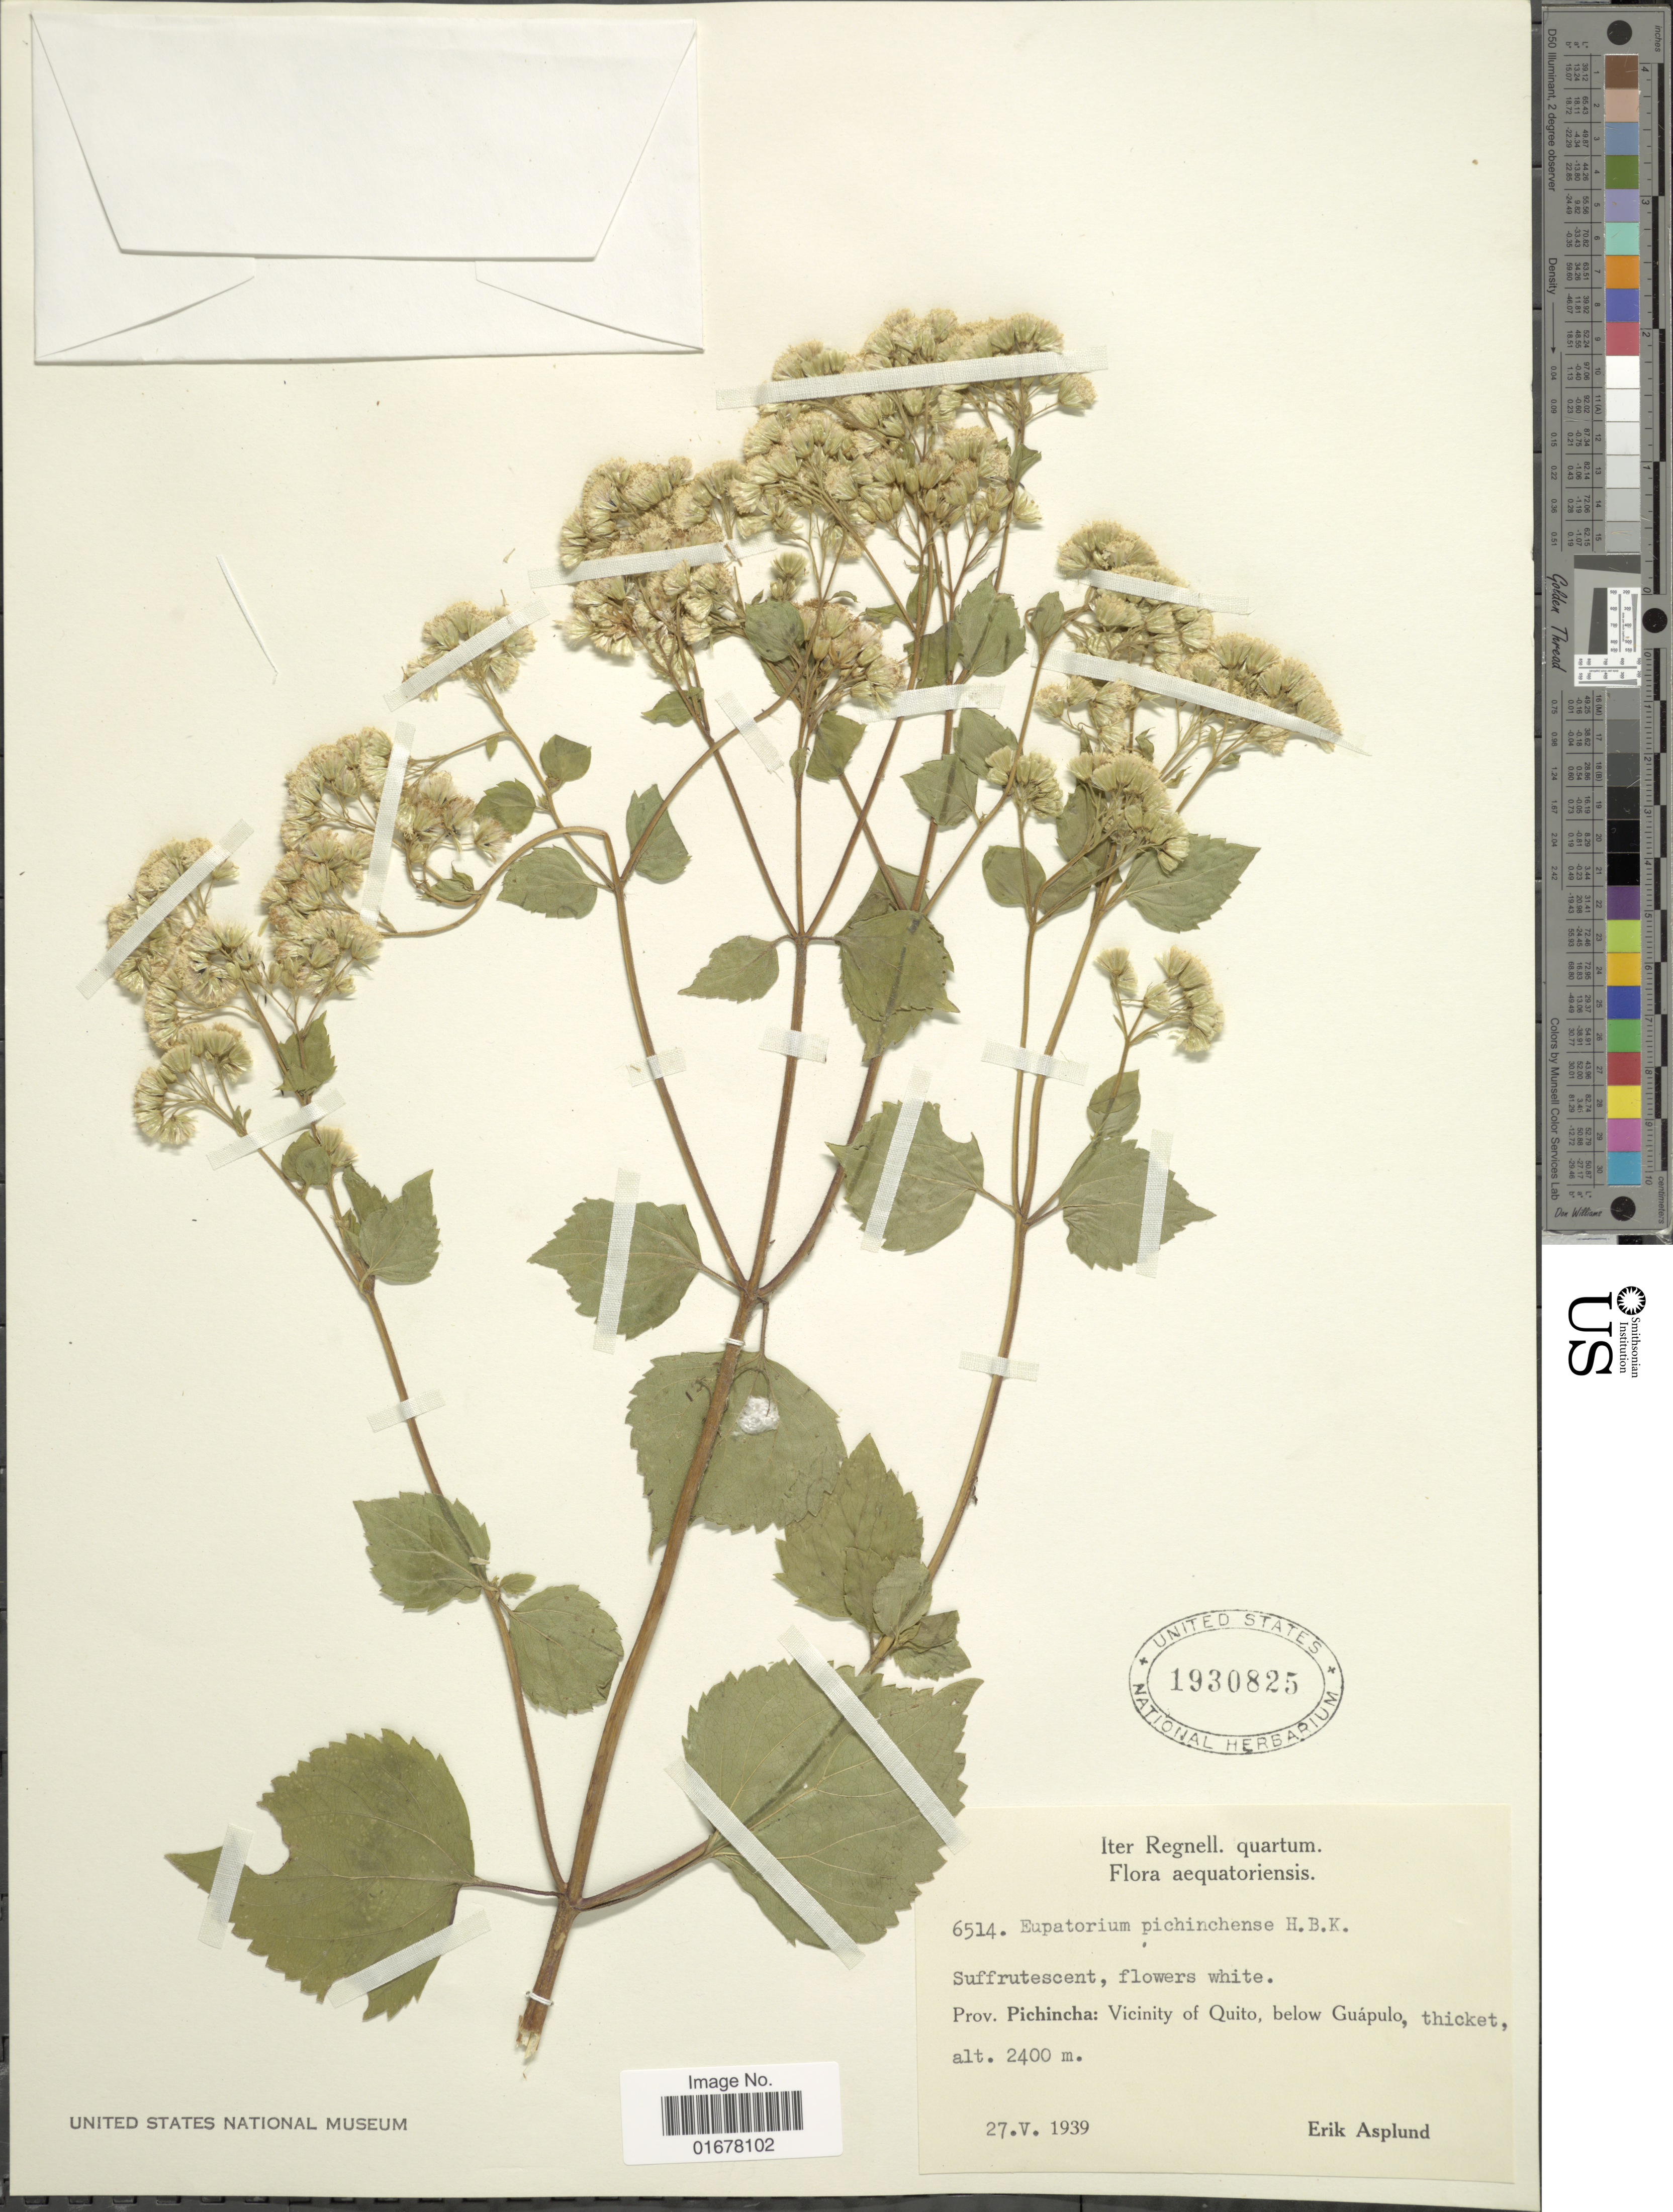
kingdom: Plantae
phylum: Tracheophyta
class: Magnoliopsida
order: Asterales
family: Asteraceae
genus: Ageratina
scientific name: Ageratina sodiroi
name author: (Hieron.) R.M. King & H. Rob.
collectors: E. Asplund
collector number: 6514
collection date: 1939-05-27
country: Ecuador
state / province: Pichincha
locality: Prov. Pichincha: Vicinity of Quito, below Guapulo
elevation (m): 2400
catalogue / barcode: US 1930825